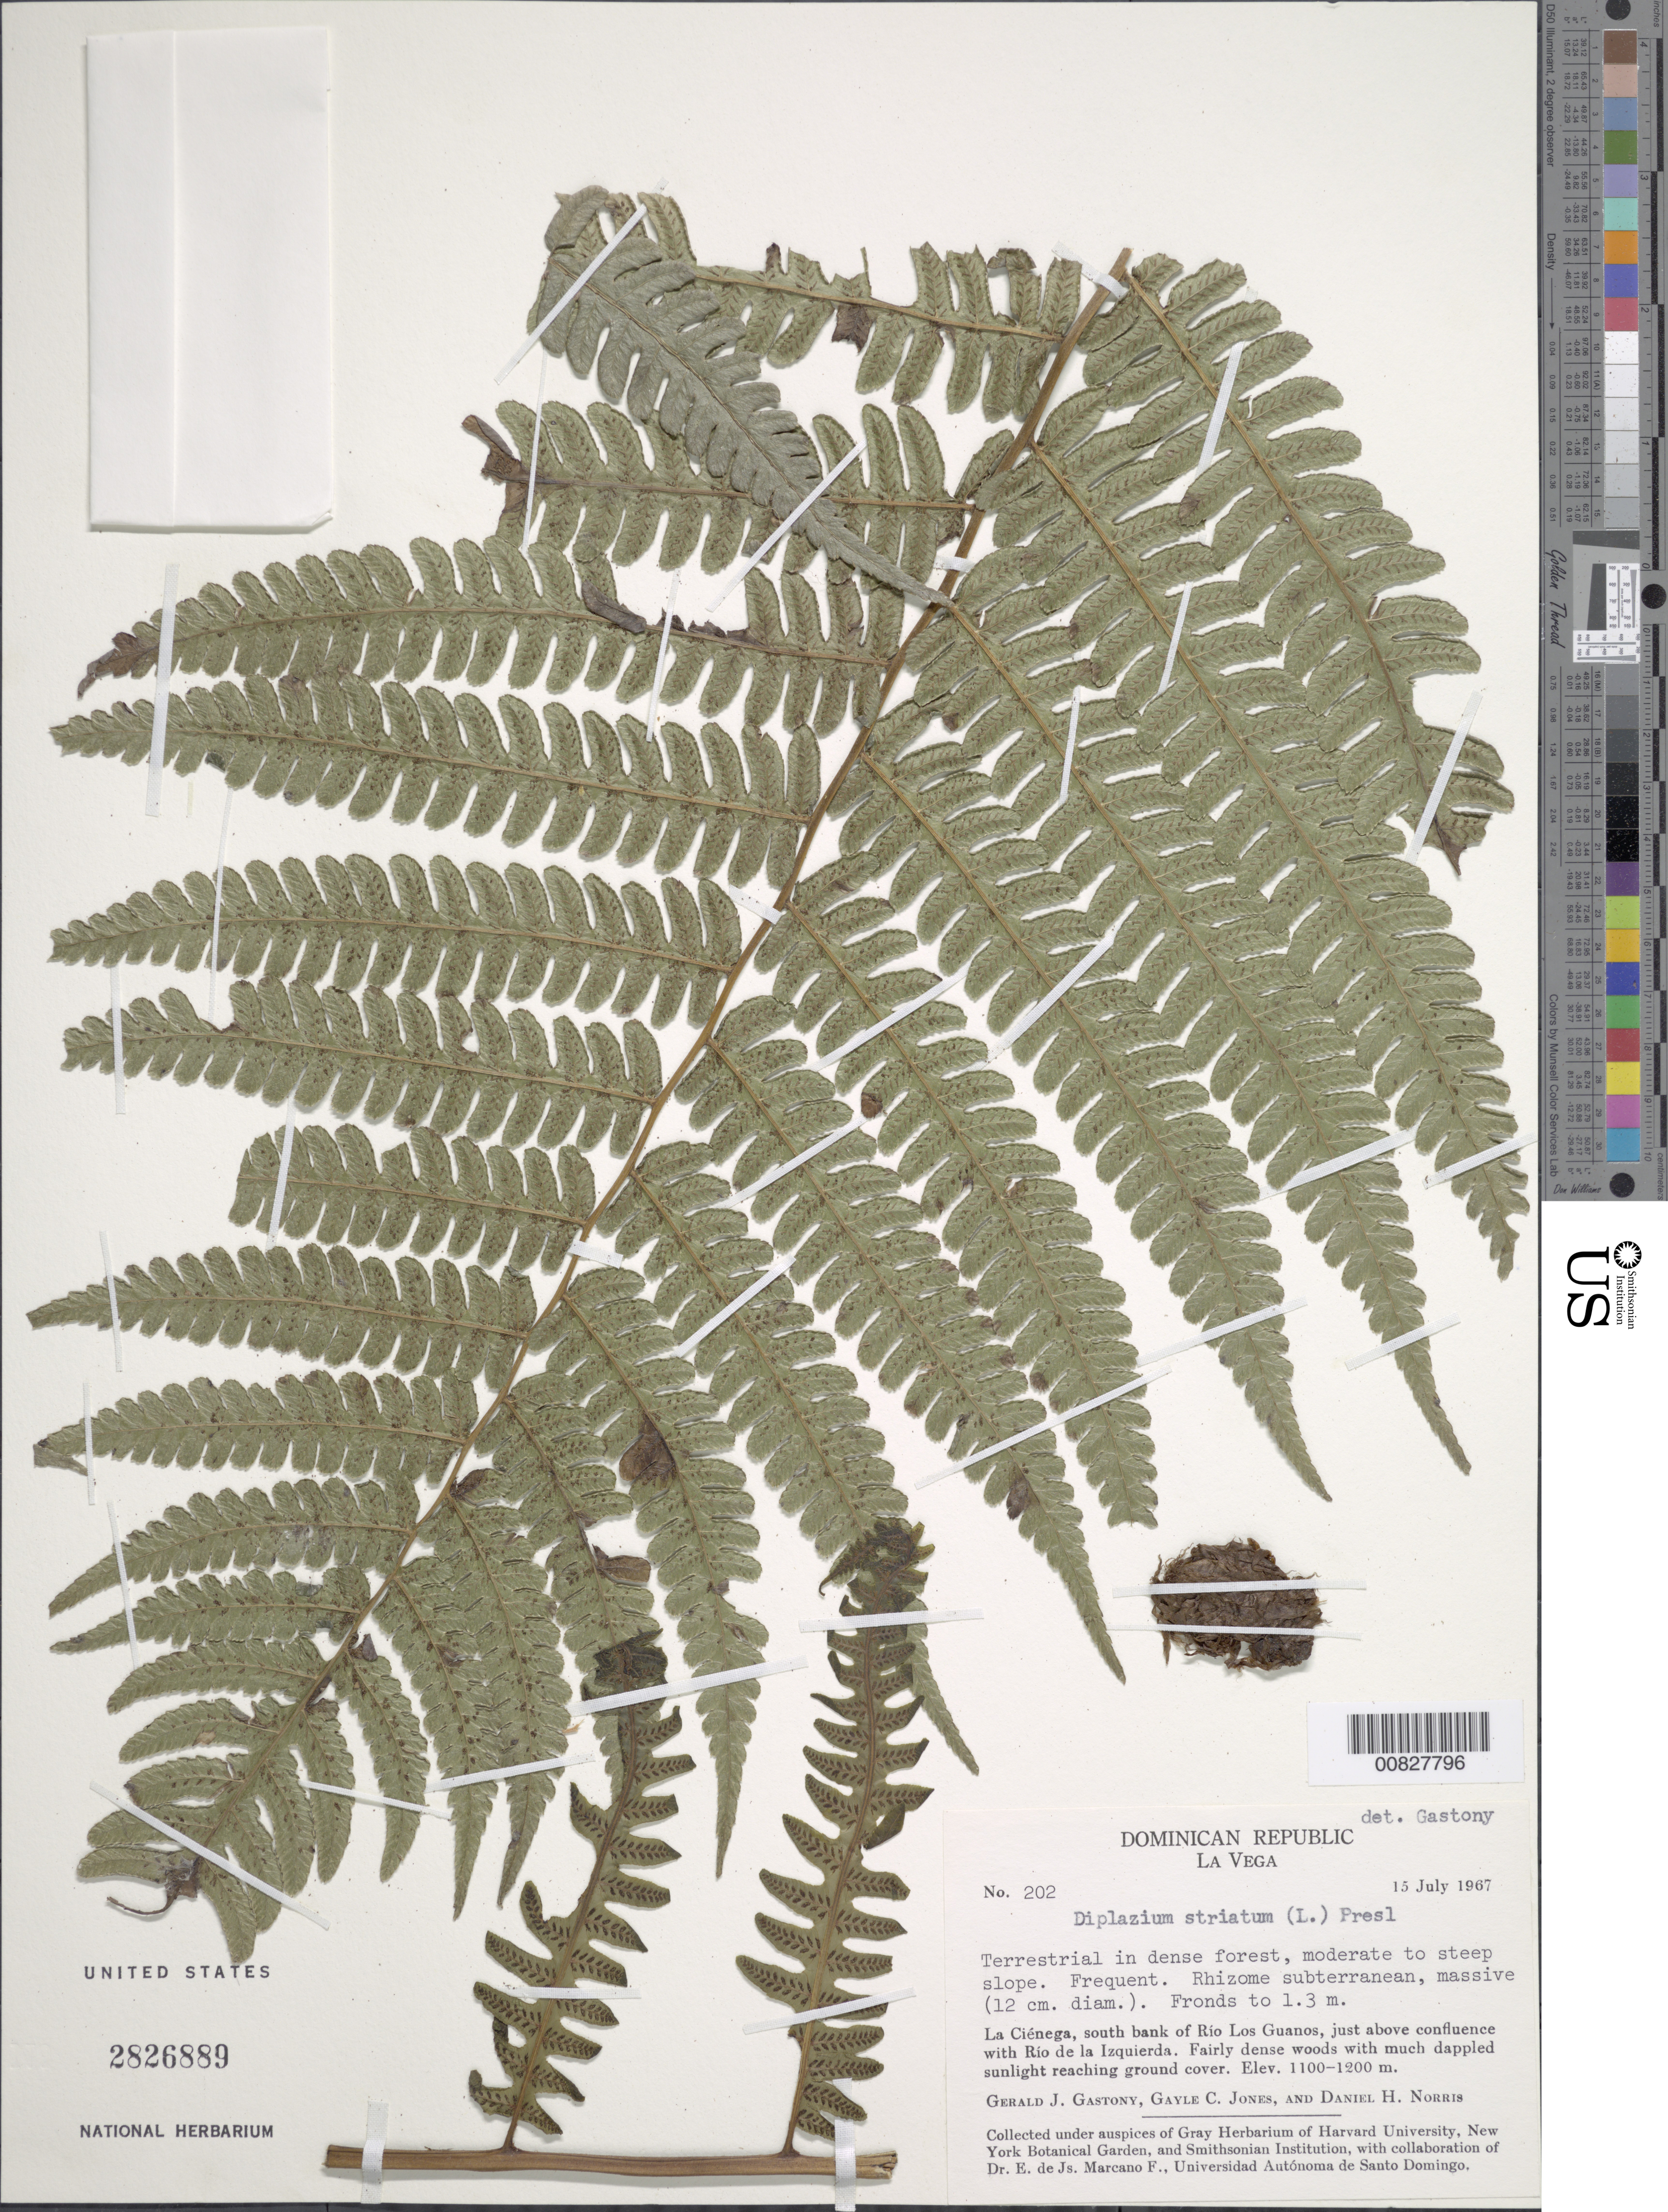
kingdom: Plantae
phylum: Tracheophyta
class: Polypodiopsida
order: Polypodiales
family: Athyriaceae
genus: Diplazium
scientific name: Diplazium lindbergii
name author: (Mett.) Christ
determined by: Sánchez, C.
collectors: G. Gastony, G. C. Jones & D. H. Norris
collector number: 202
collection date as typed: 15 Jul 1967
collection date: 1967-07-15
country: Dominican Republic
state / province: La Vega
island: Hispaniola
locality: La Ciénega, S bank of Río Los Guanos, above confluence with Río de la Izquierda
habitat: Dense forest, moderate to steep slope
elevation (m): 1100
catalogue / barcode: US 2826889